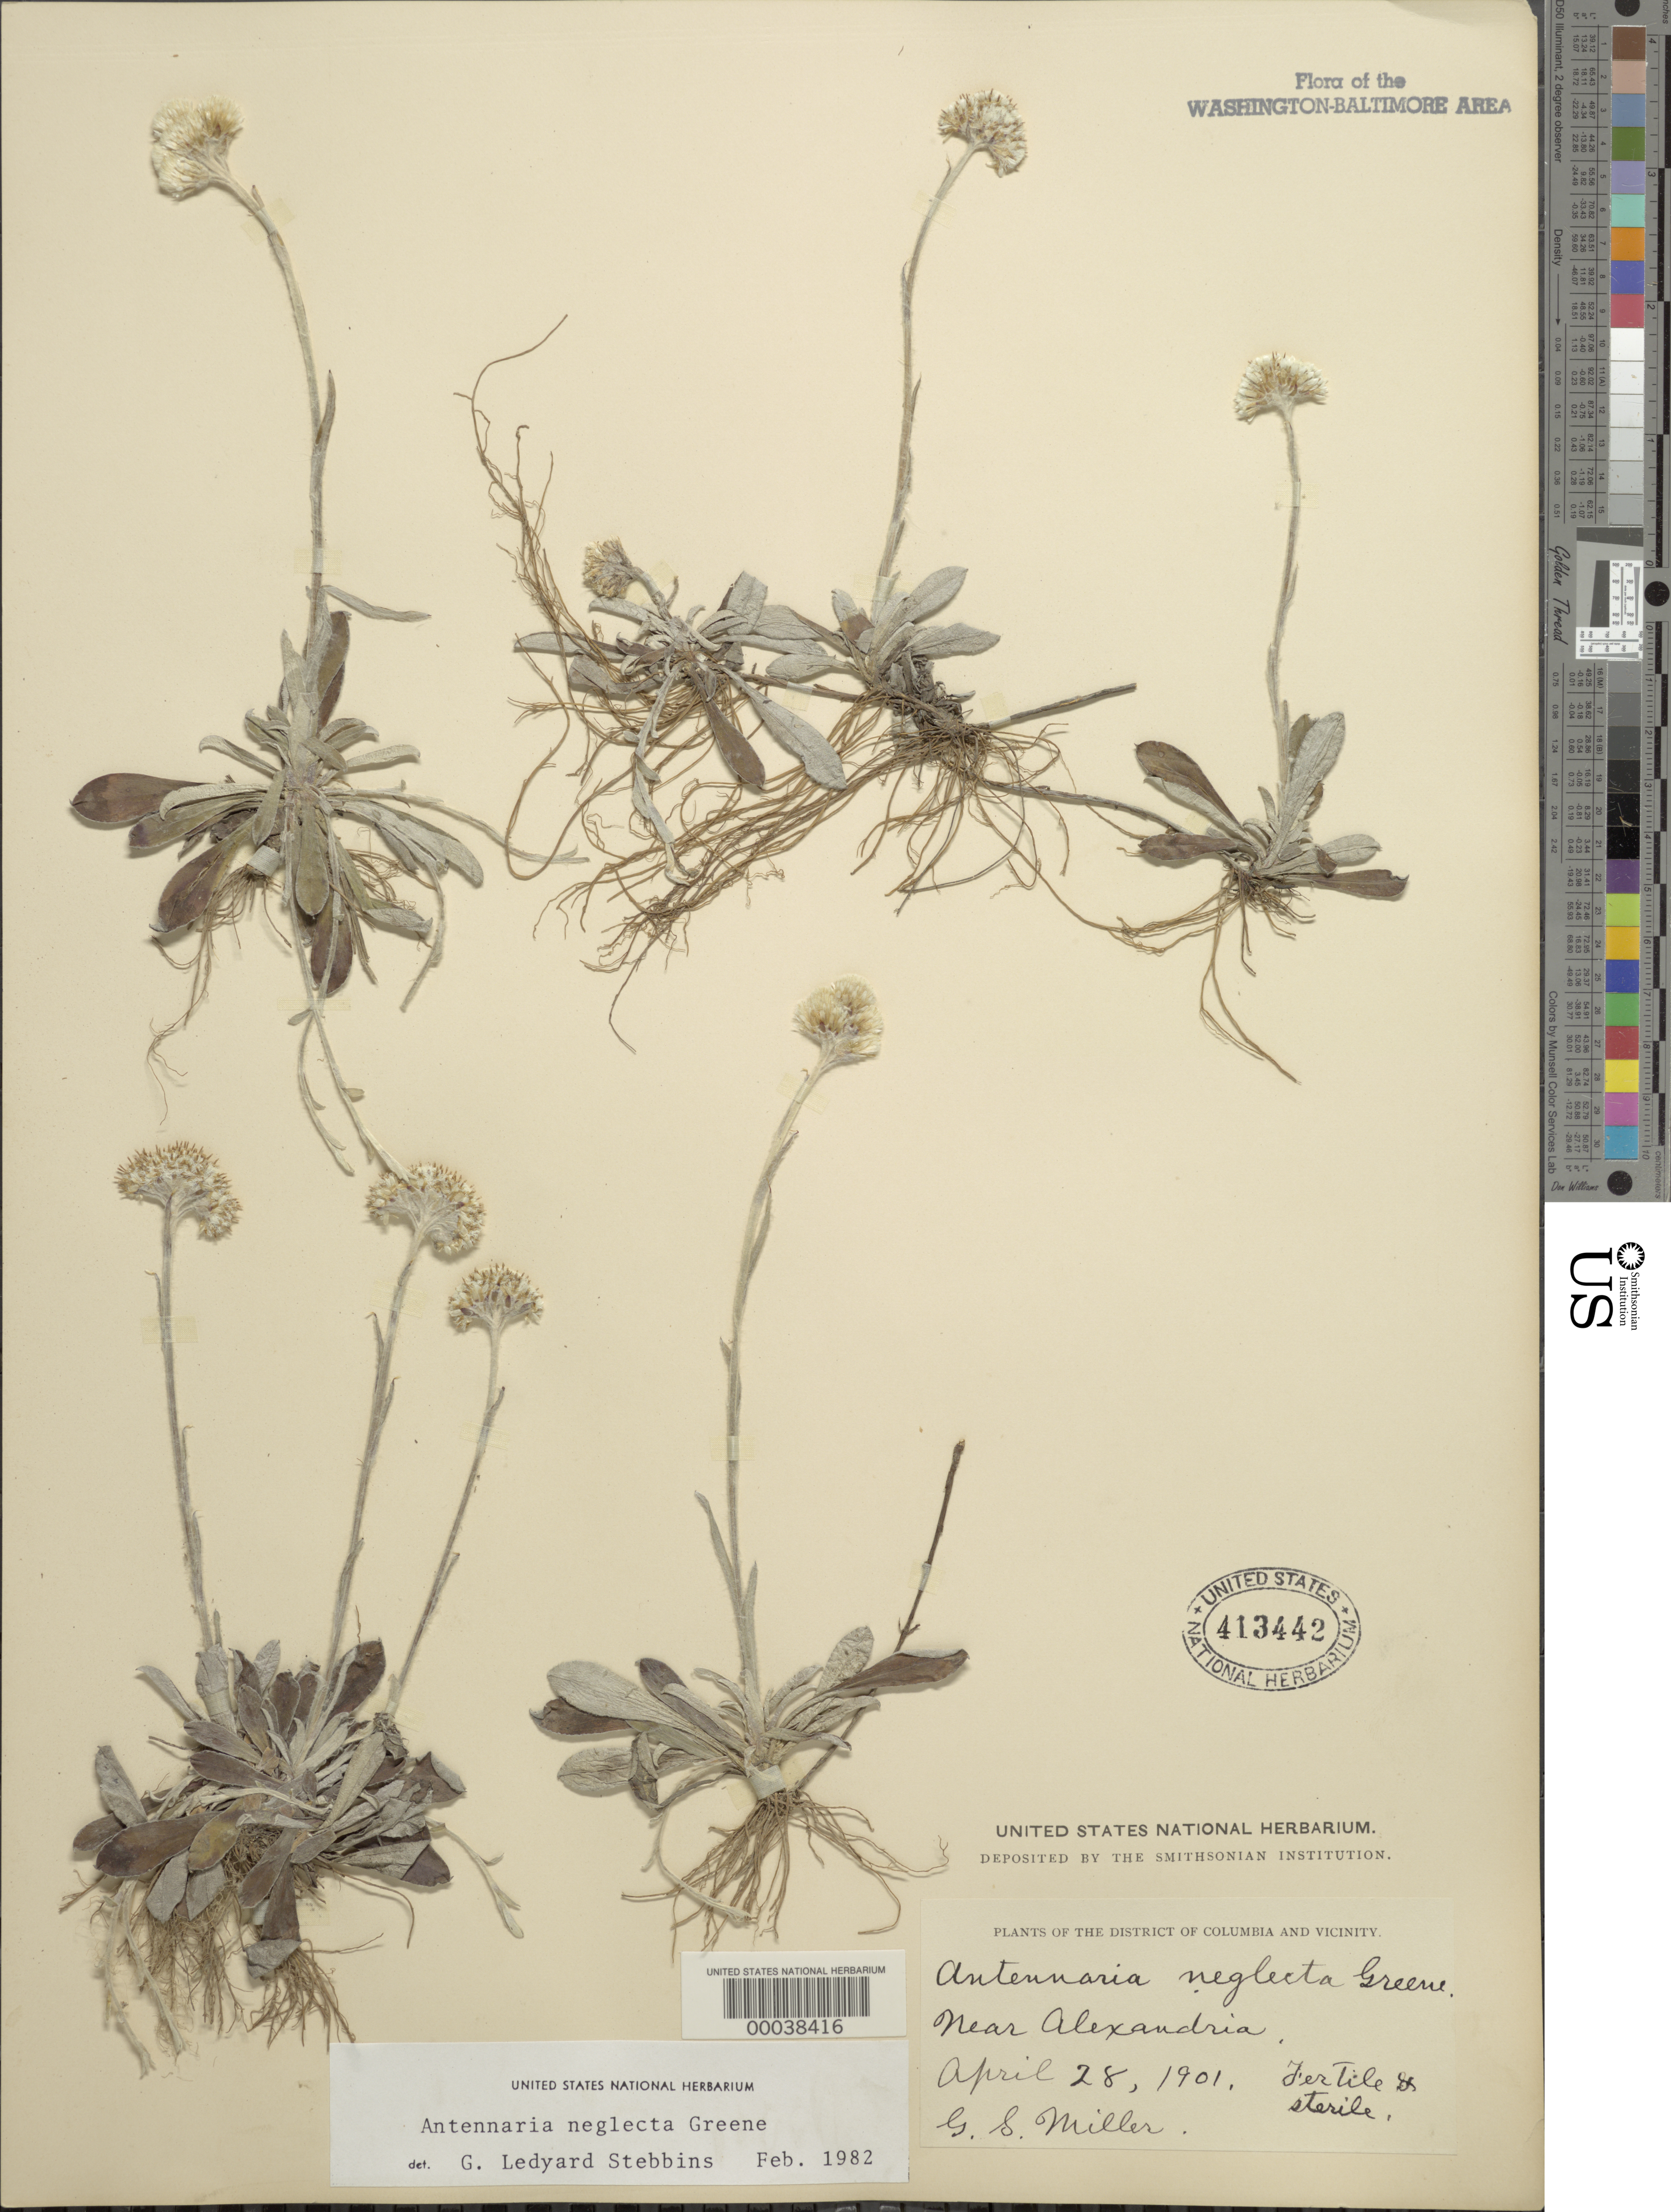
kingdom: Plantae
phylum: Tracheophyta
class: Magnoliopsida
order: Asterales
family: Asteraceae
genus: Antennaria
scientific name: Antennaria neglecta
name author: Greene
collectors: G. S. Miller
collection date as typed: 28 Apr 1901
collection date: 1901-04-28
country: United States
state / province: Virginia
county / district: Arlington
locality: Near Alexandria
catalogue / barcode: US 413442